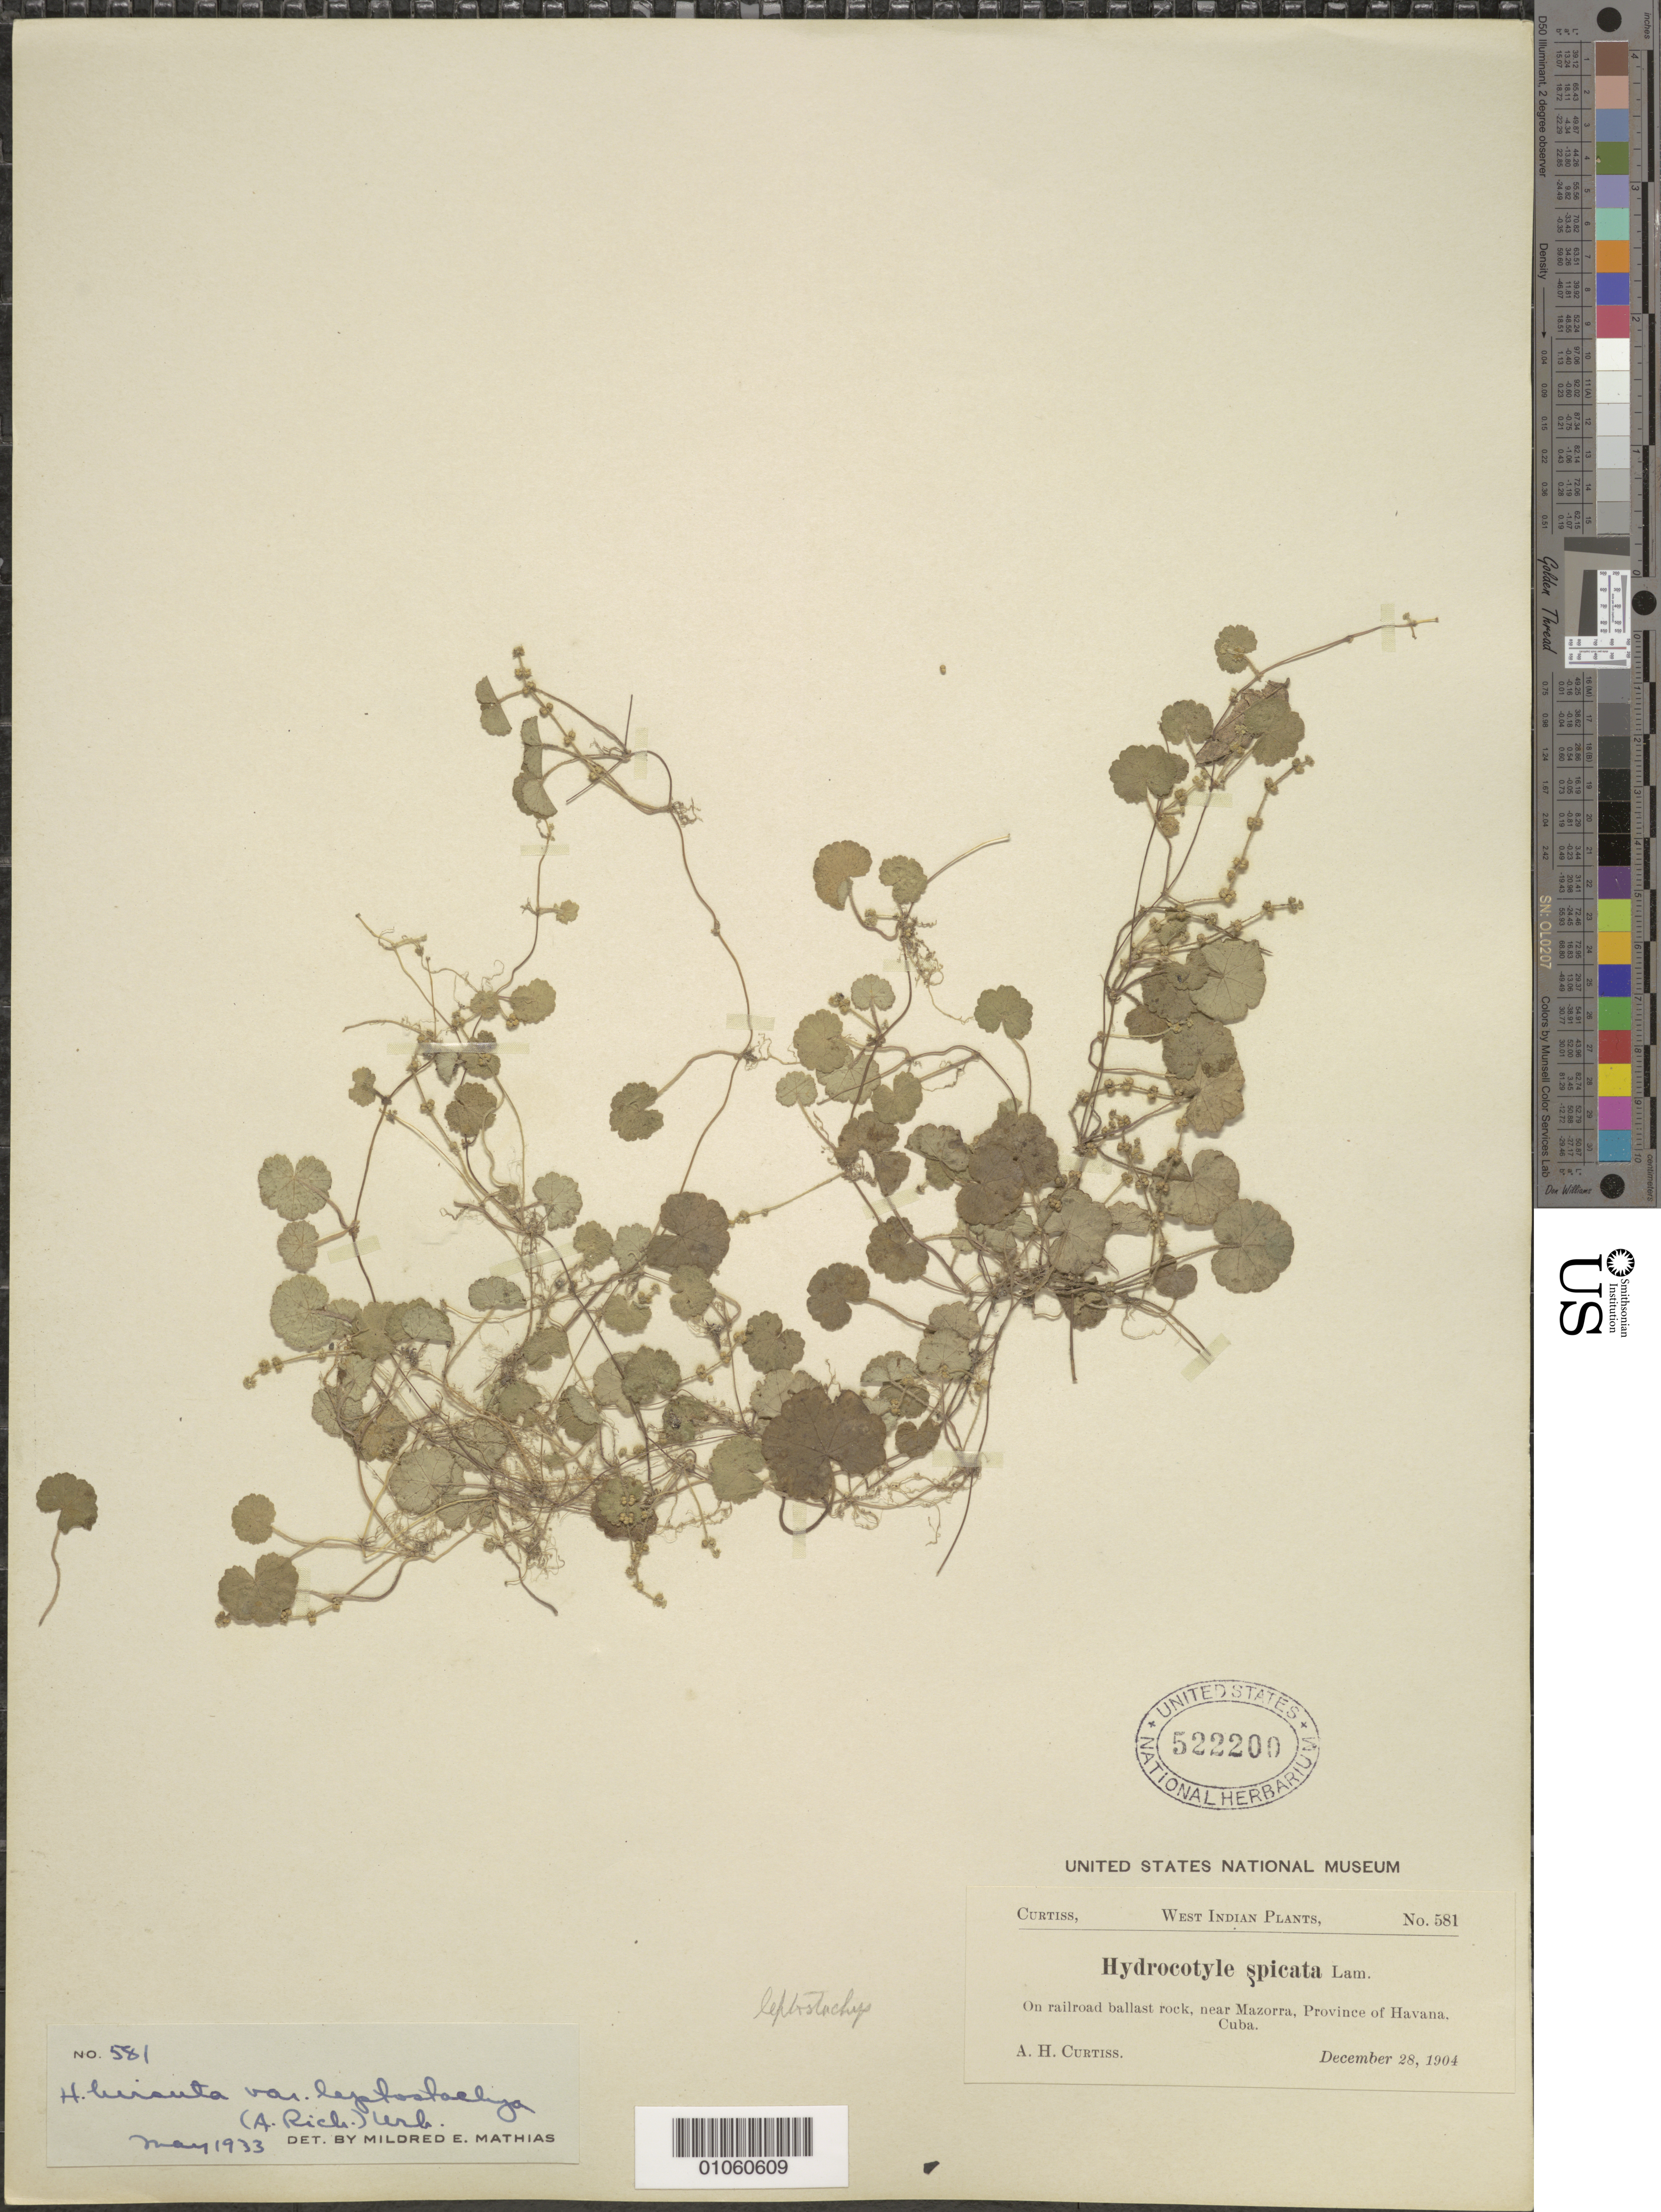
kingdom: Plantae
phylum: Tracheophyta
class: Magnoliopsida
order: Apiales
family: Araliaceae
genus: Hydrocotyle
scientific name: Hydrocotyle hirsuta var. leptostachys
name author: (A. Rich.) Urb.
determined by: Mathias, M. E.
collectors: A. H. Curtiss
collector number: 581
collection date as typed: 28 Dec 1904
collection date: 1904-12-28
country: Cuba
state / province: La Habana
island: Cuba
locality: Mazorra, near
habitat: On railroad ballast rock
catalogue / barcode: US 522200